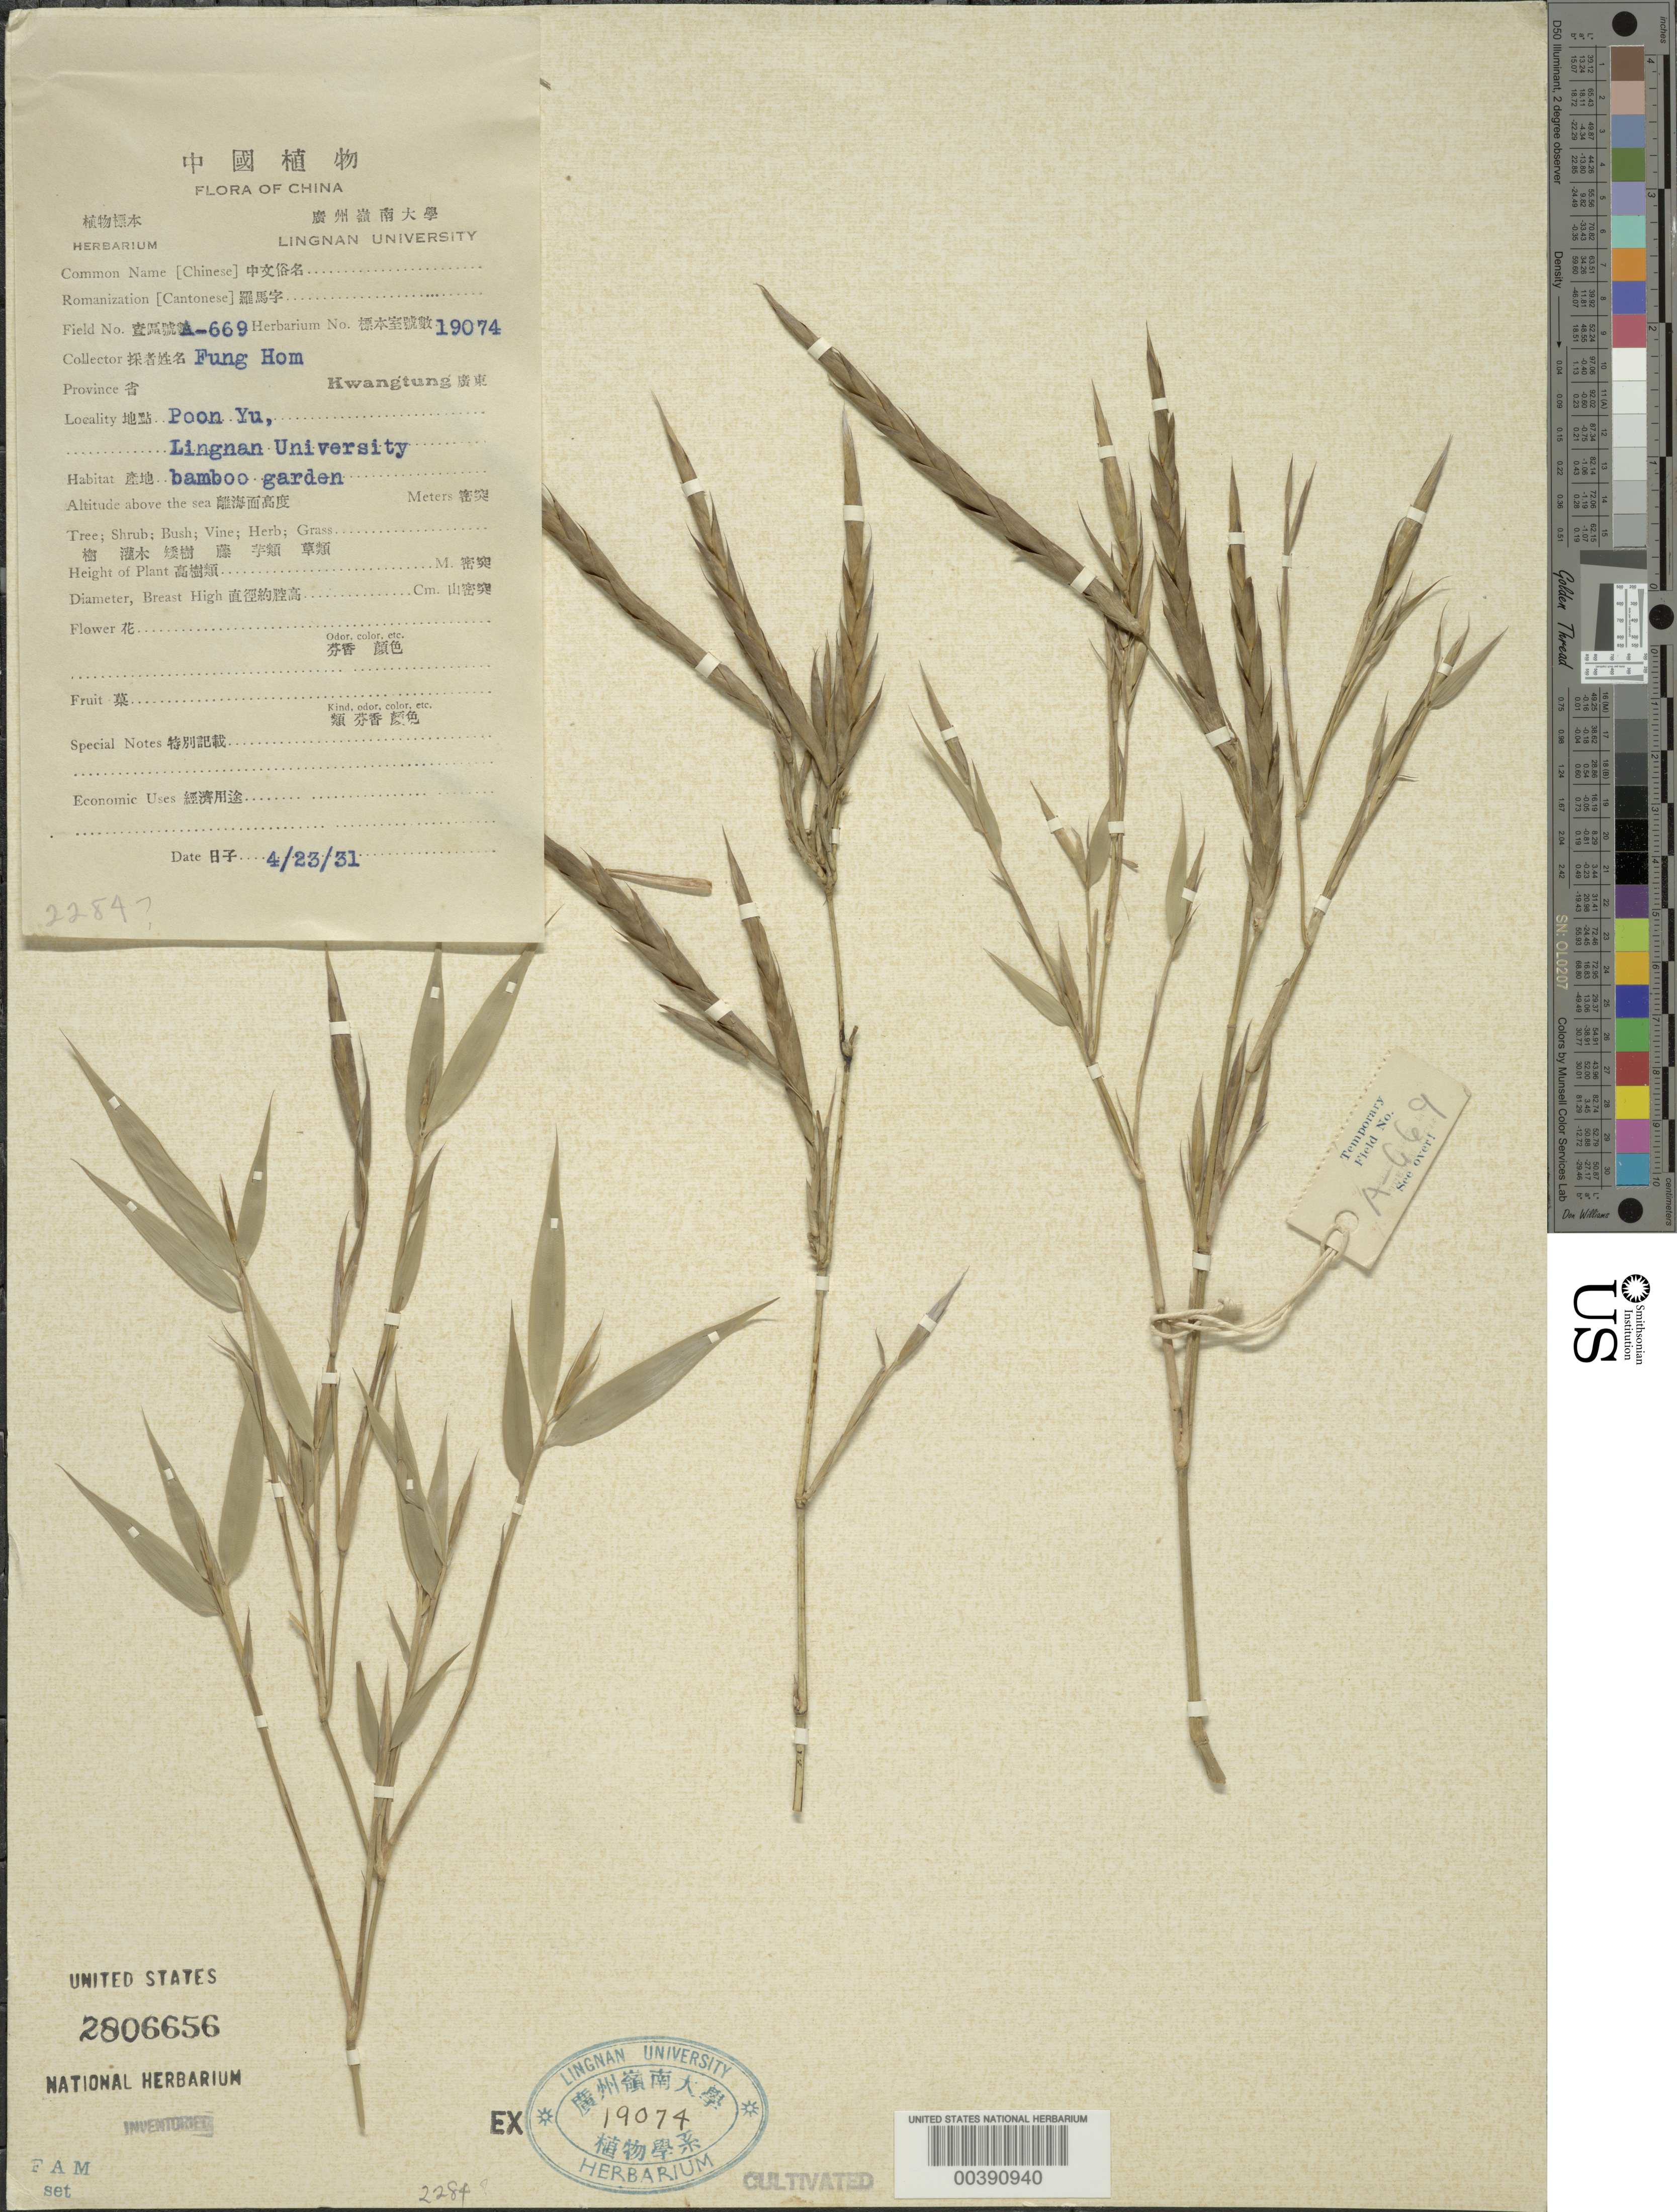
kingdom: Plantae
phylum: Tracheophyta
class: Liliopsida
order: Poales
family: Poaceae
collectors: H. L. Fung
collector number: A-669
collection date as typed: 23 Apr 1931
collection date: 1931-04-23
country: China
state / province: Guangdong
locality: Poon Yu, Lingnan University Bamboo Garden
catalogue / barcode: US 2806656